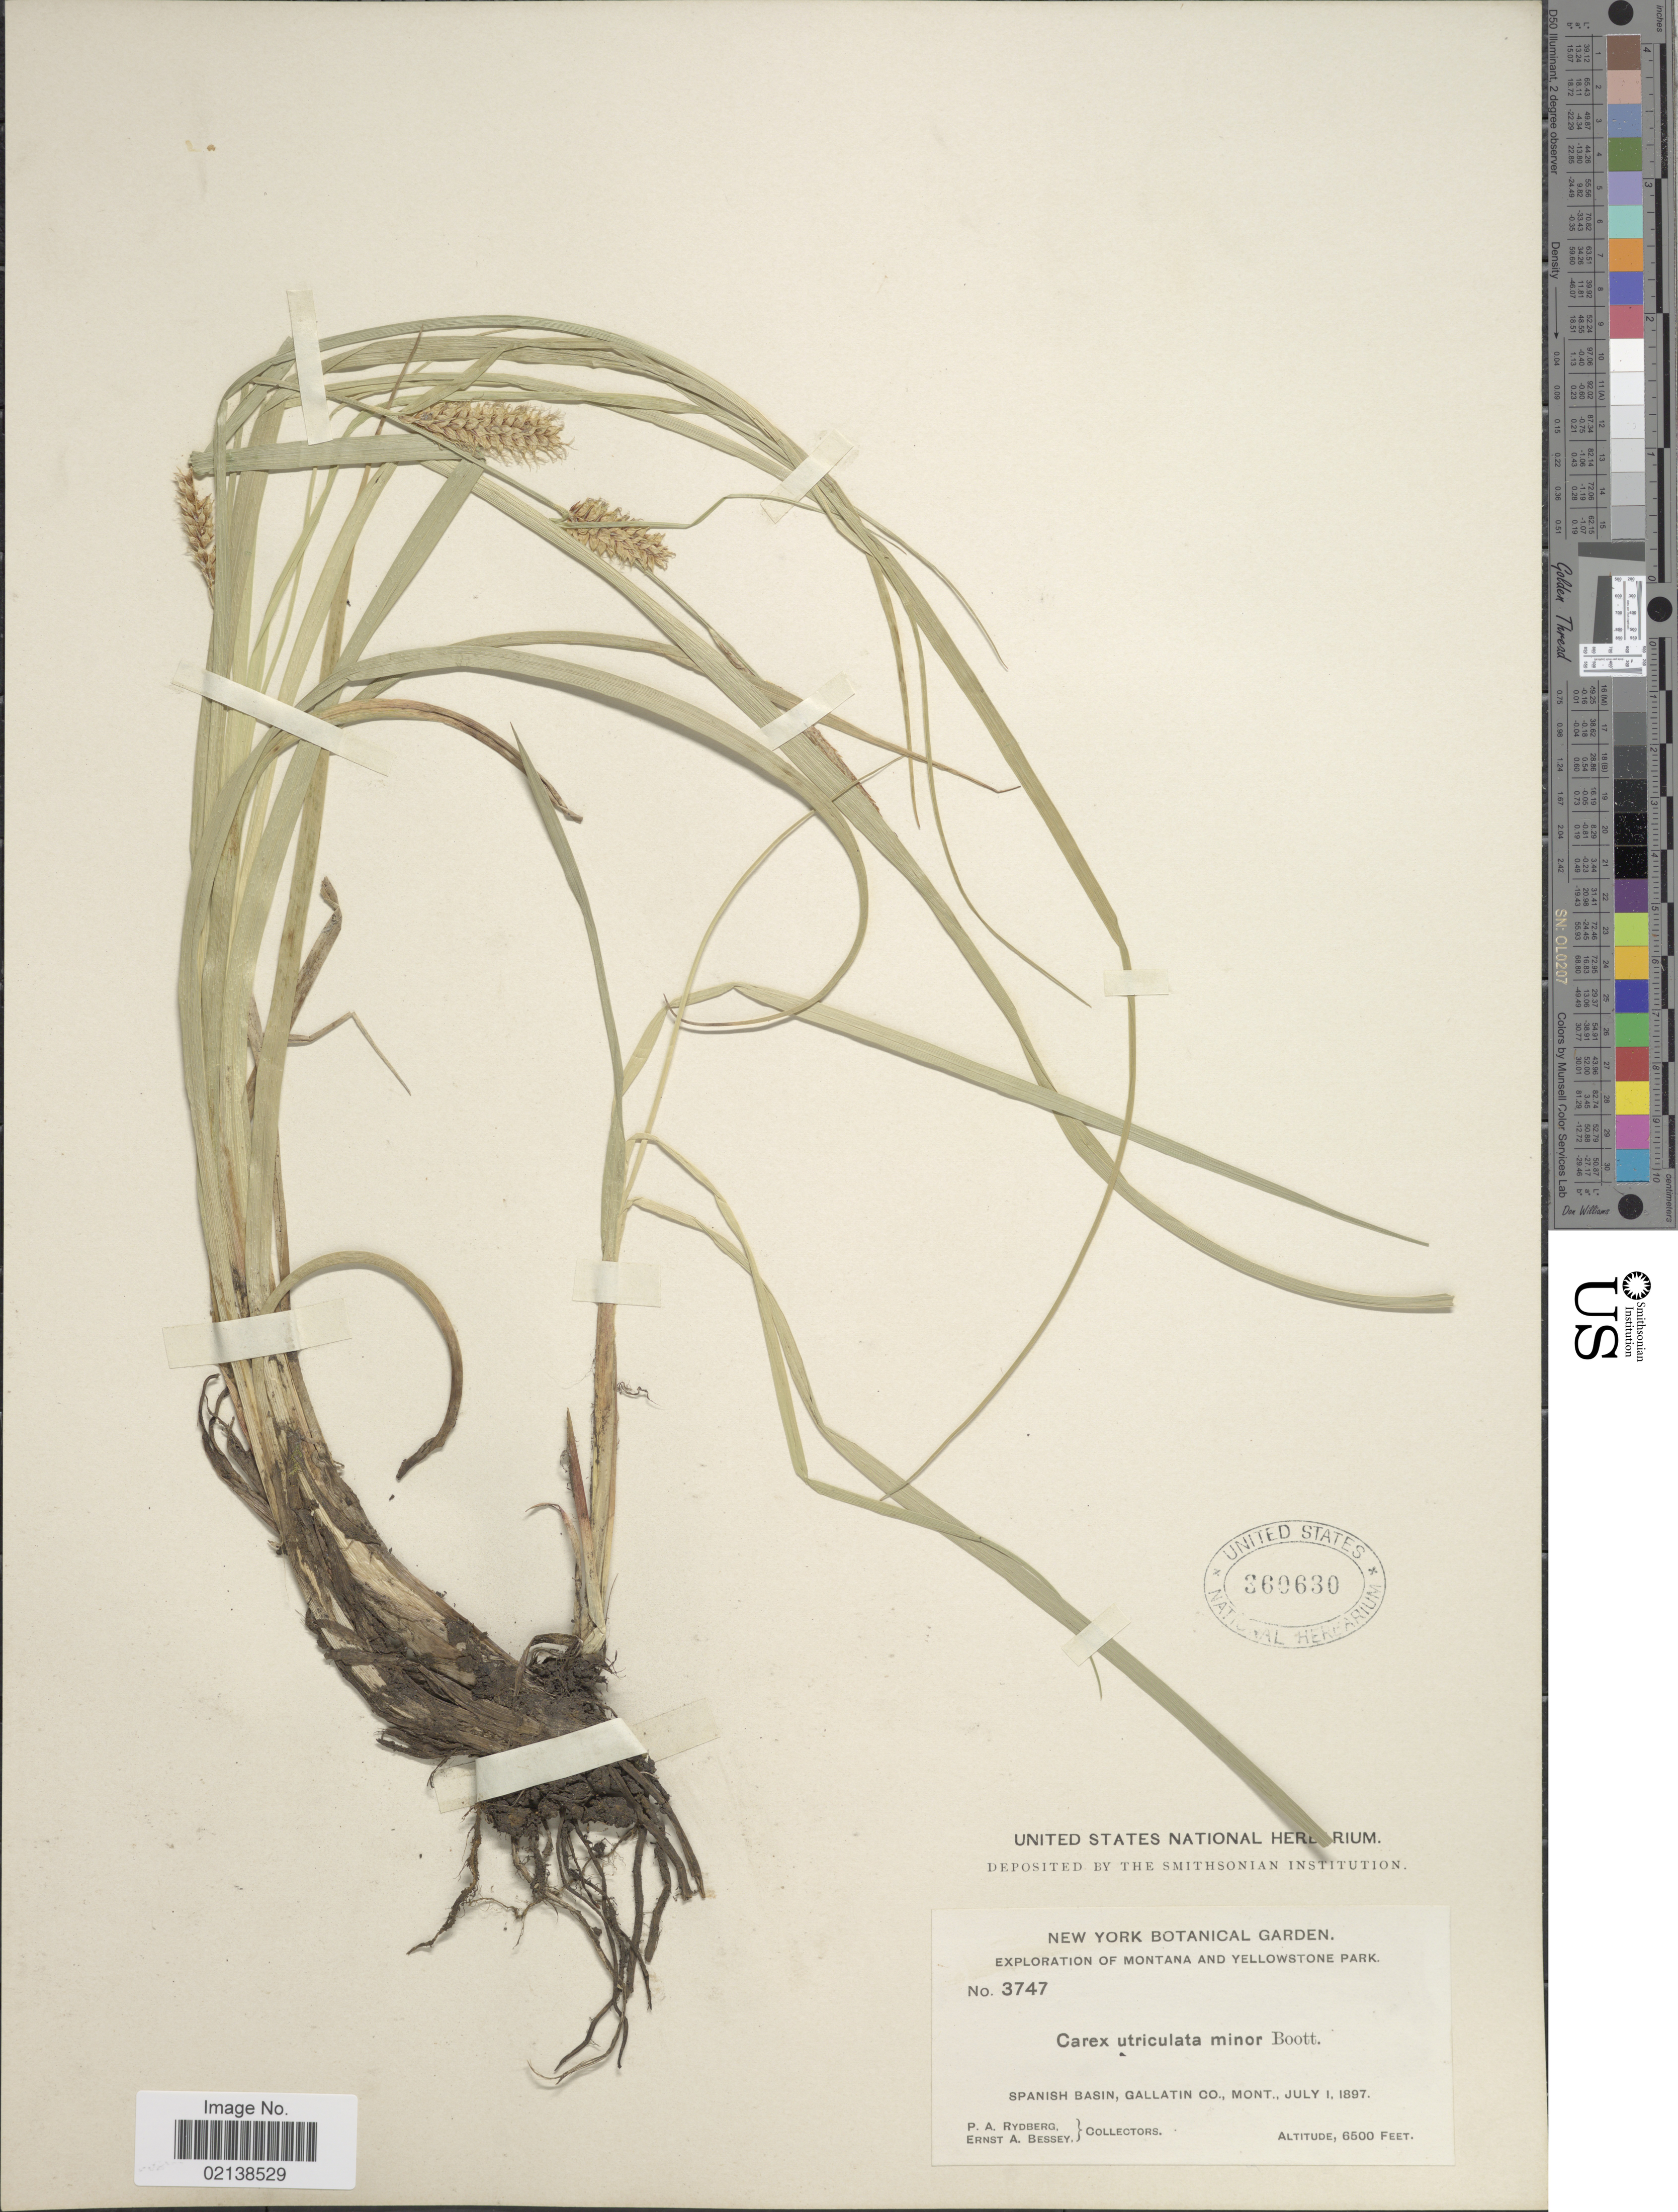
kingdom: Plantae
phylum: Tracheophyta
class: Liliopsida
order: Poales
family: Cyperaceae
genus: Carex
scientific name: Carex utriculata var. minor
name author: Boott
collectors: P. A. Rydberg & E. A. Bessey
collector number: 3747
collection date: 1897-07-01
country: United States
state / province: Montana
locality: Montana and Yellowstone Park, Spanish Basin, Gallatin Co.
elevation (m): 1981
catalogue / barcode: US 360630